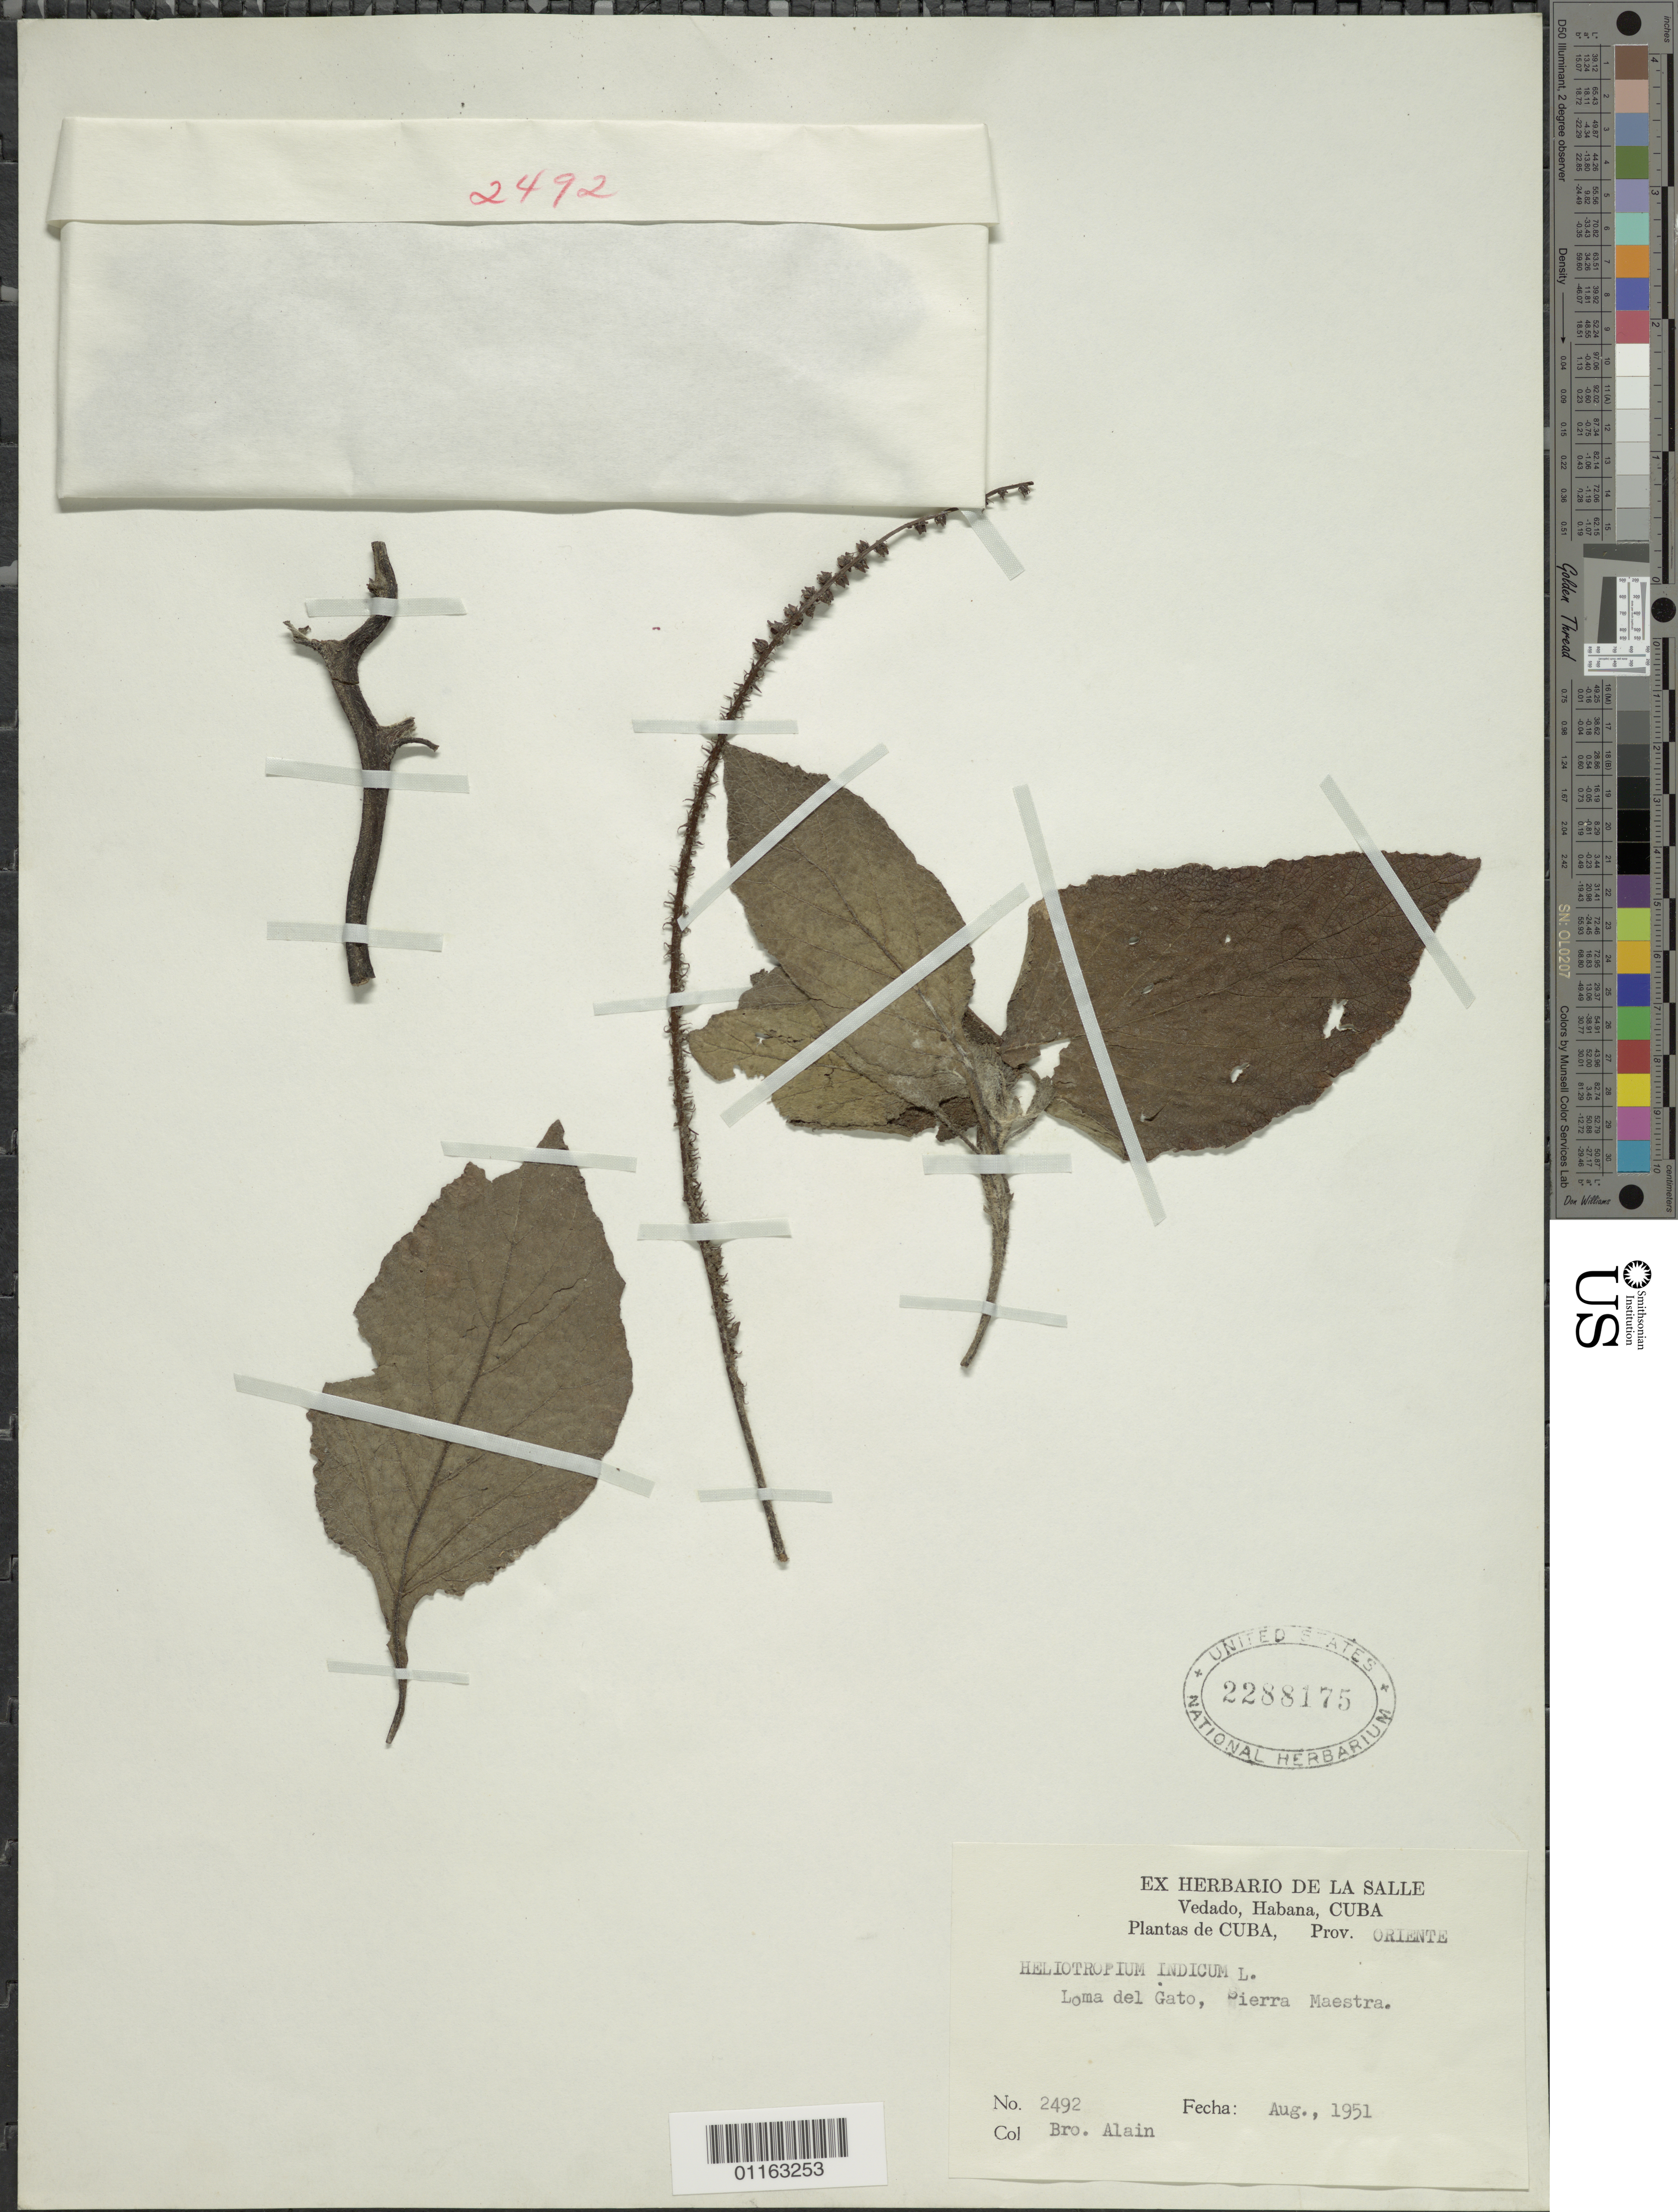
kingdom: Plantae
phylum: Tracheophyta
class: Magnoliopsida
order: Boraginales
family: Heliotropiaceae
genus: Heliotropium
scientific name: Heliotropium indicum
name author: L.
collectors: A. H. Liogier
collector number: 2492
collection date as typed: Aug 1951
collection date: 1951-08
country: Cuba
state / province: Oriente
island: Cuba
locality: Loma del Gato, Sierra Maestra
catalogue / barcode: US 2288175